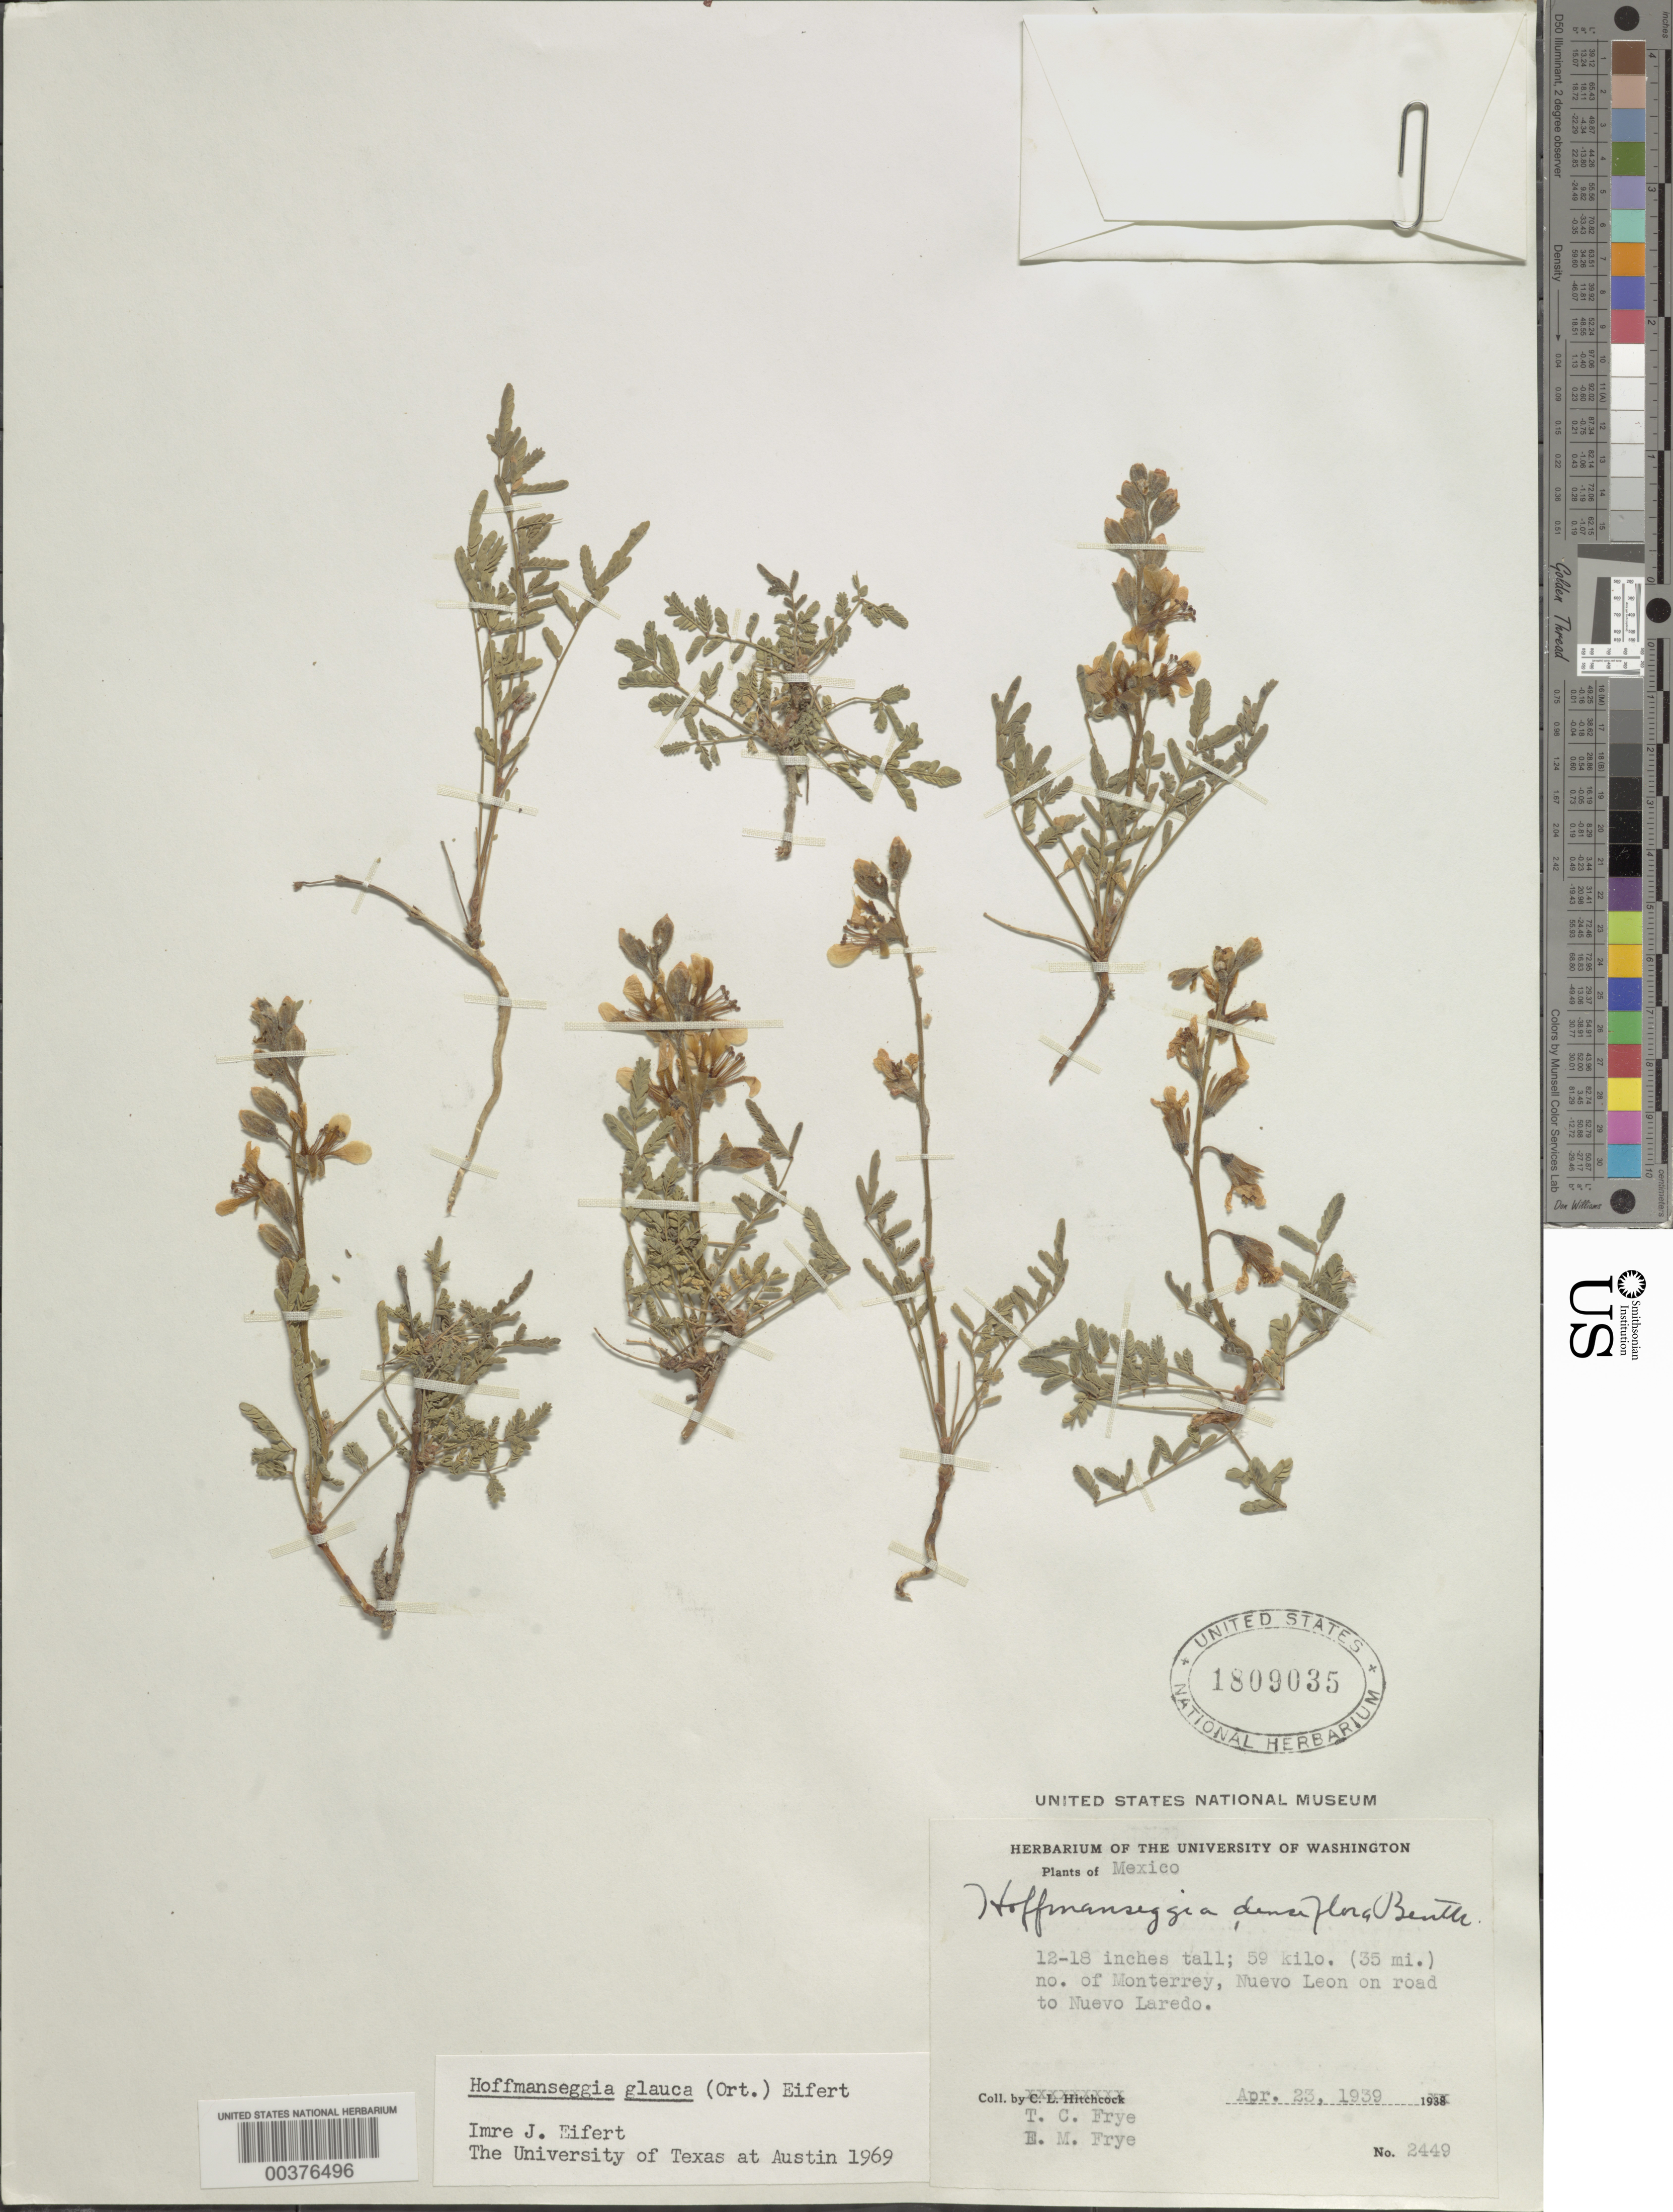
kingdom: Plantae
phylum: Tracheophyta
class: Magnoliopsida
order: Fabales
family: Fabaceae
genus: Hoffmannseggia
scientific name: Hoffmannseggia glauca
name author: (Ortega) Eifert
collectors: T. C. Frye & E. Frye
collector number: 2449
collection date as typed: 23 Apr 1939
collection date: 1939-04-23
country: Mexico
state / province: Nuevo León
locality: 59 km N of Monterrery on road to Nuevo Laredo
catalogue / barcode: US 1809035